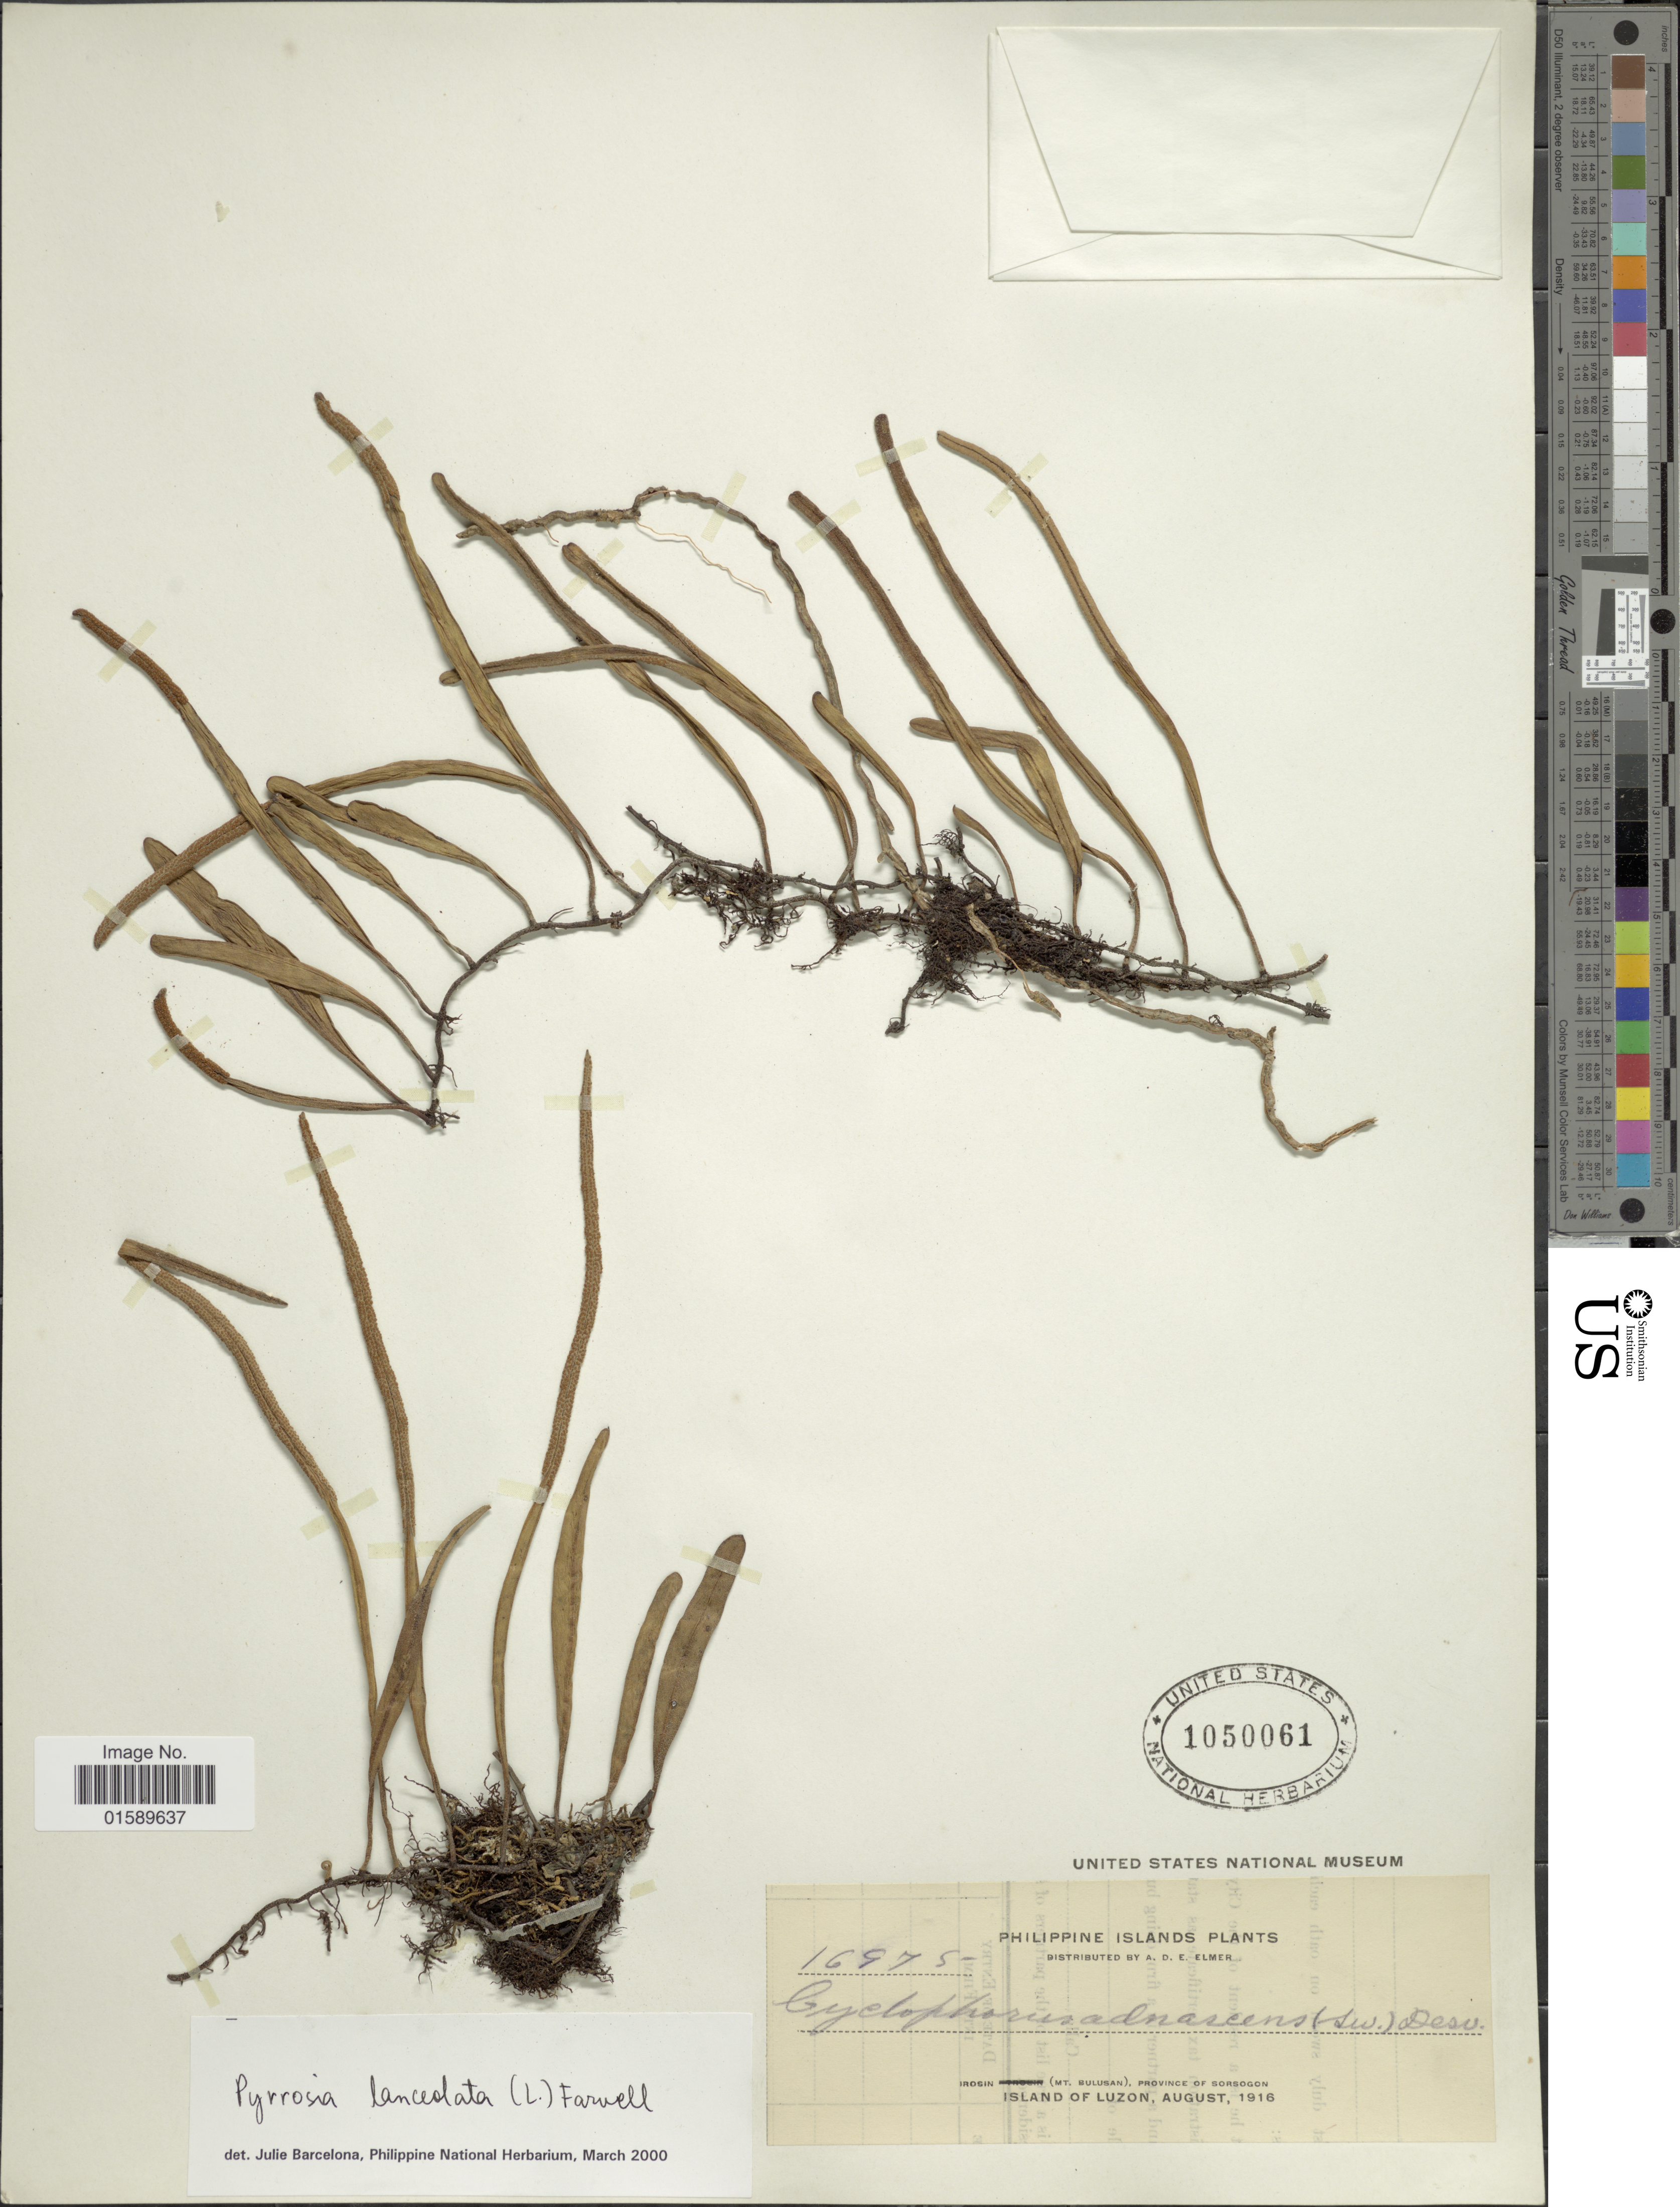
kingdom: Plantae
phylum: Tracheophyta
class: Polypodiopsida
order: Polypodiales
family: Polypodiaceae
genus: Pyrrosia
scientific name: Pyrrosia lanceolata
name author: (L.) Farw.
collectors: A. D. E. Elmer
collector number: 16975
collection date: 1916-08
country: Philippines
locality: Irosin (Mt. Bulusan), province of Sorsogon, Island of Luzon.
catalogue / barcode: US 1050061